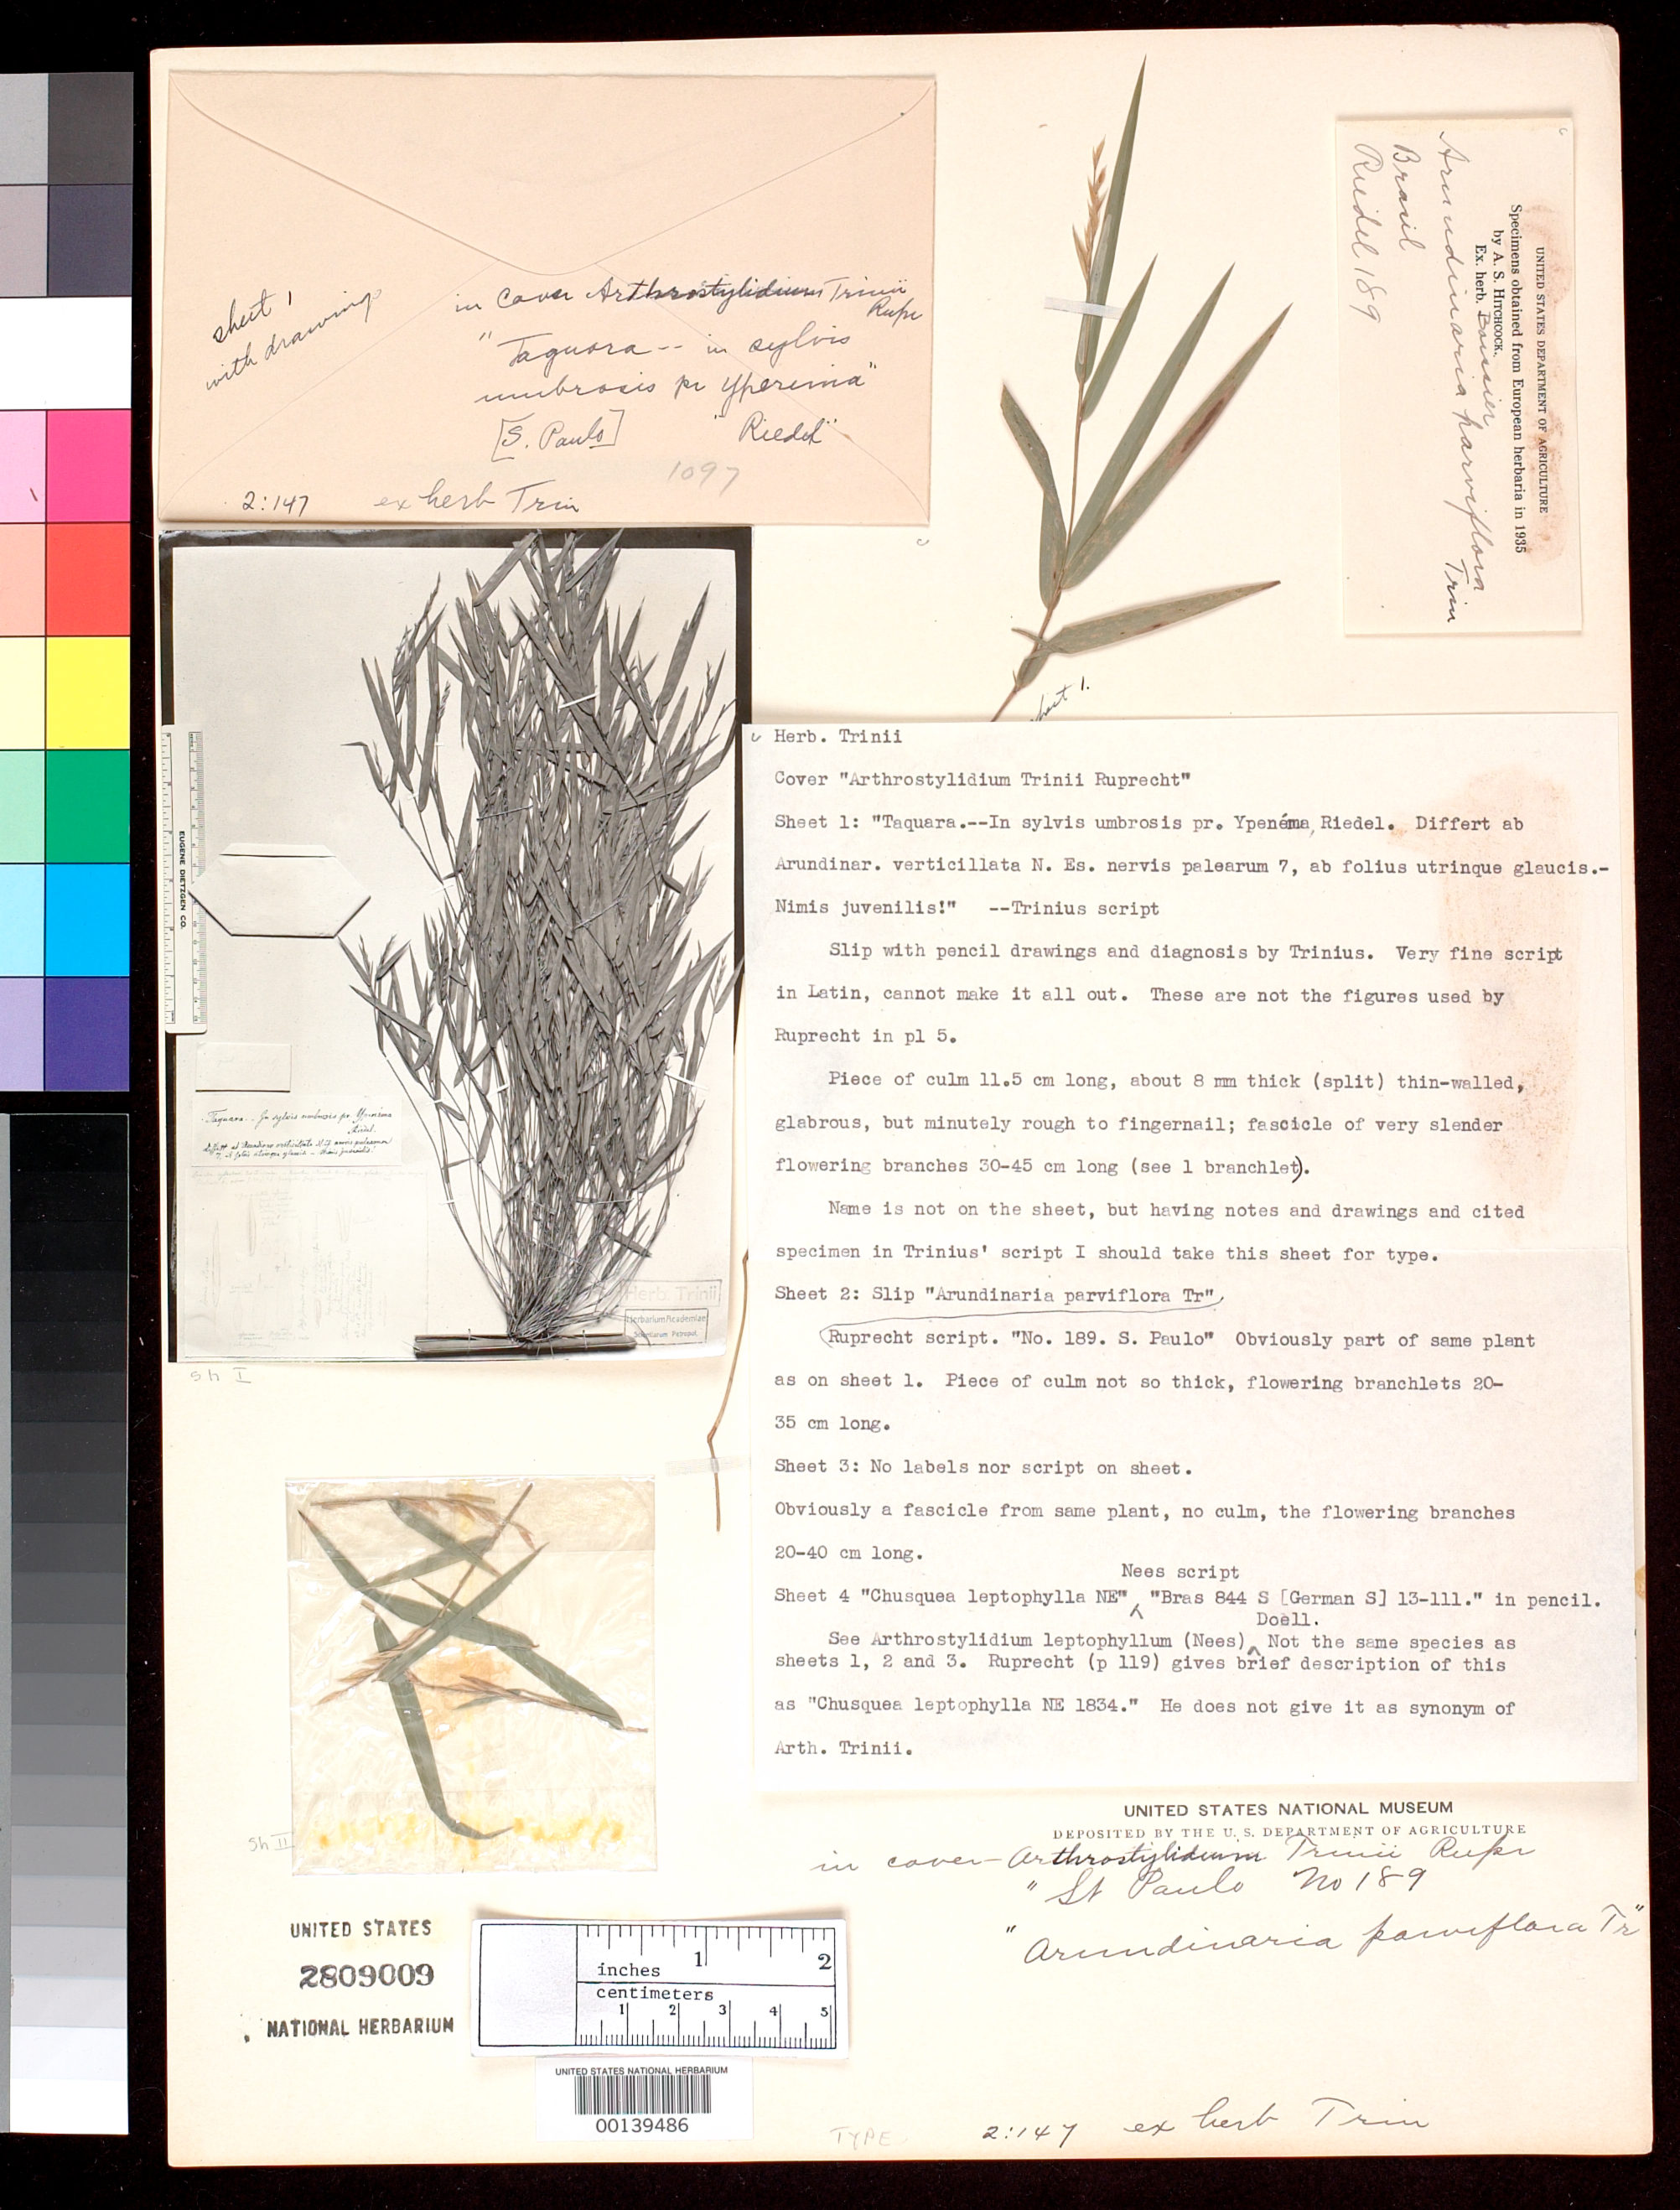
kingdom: Plantae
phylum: Tracheophyta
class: Liliopsida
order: Poales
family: Poaceae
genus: Arundinaria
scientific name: Arundinaria parviflora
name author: Trin.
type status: Type Material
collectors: L. Riedel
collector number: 189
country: Brazil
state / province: São Paulo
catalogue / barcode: US 2809009